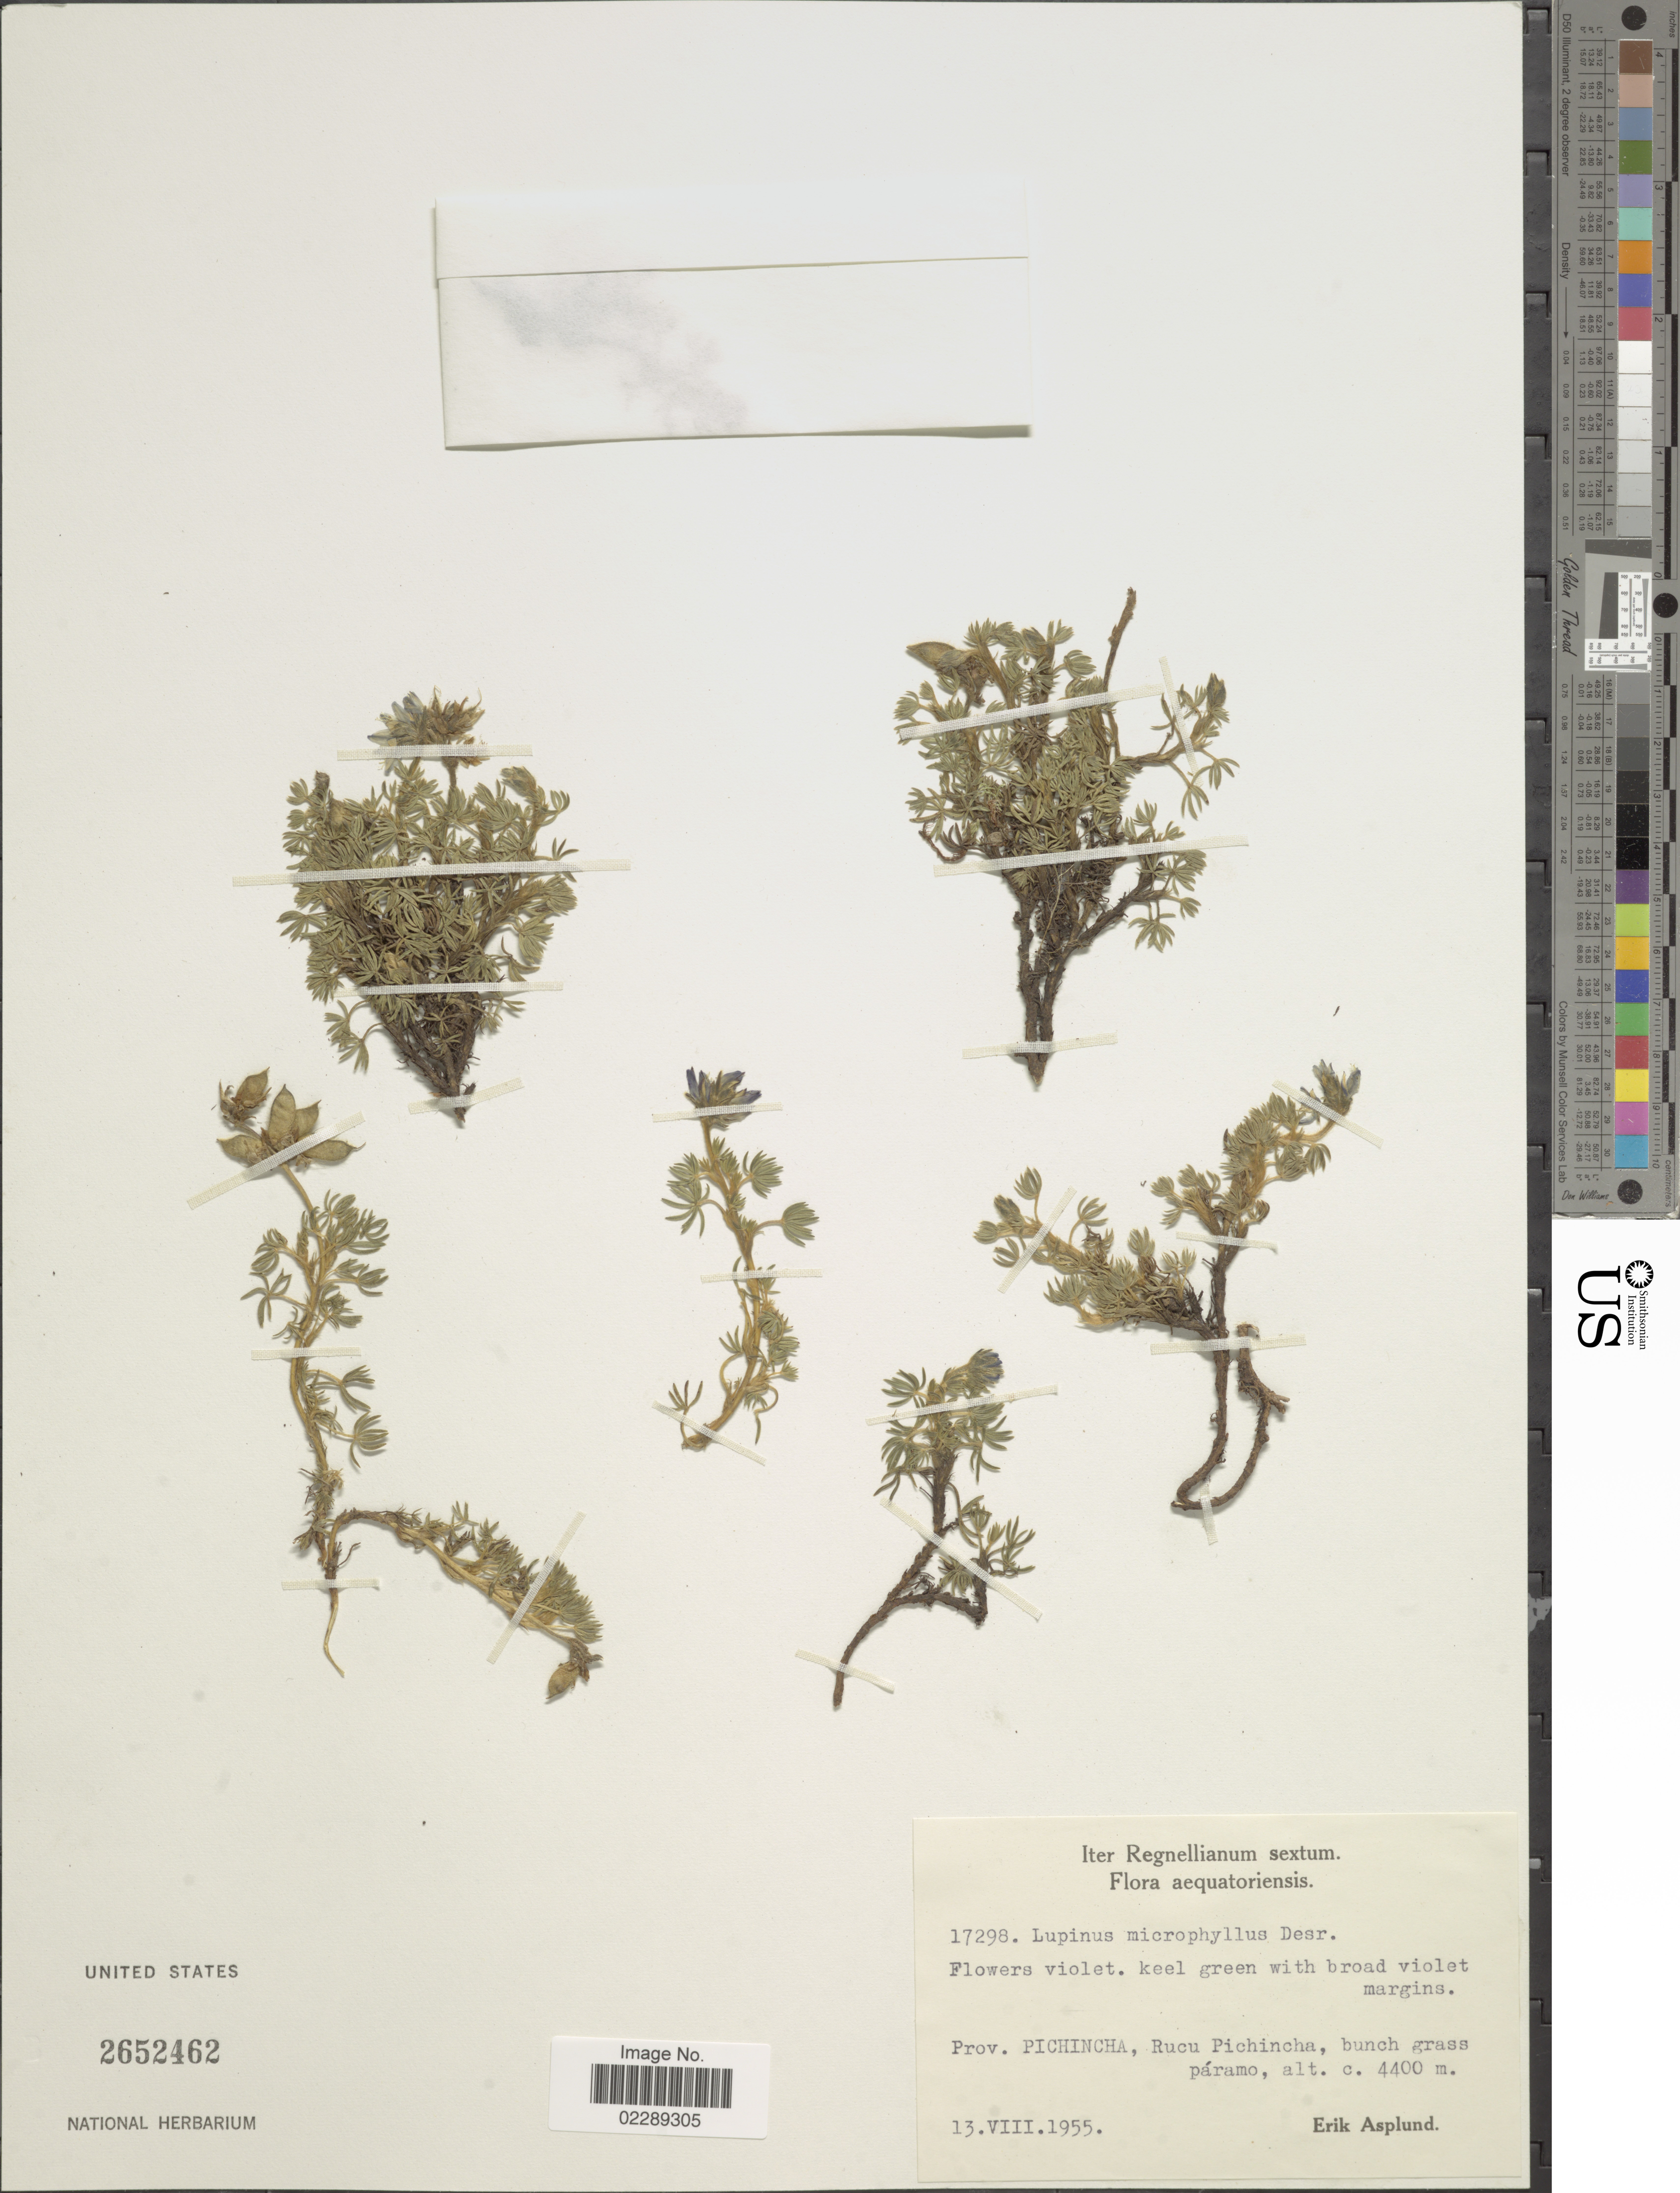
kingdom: Plantae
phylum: Tracheophyta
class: Magnoliopsida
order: Fabales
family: Fabaceae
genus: Lupinus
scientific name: Lupinus microphyllus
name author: Desr.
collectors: E. Asplund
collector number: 17298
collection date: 1955-08-13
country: Ecuador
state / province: Pichincha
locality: Prov. Pichincha, Rucu Pichincha, bunch grass páramo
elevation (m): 4400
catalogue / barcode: US 2652462